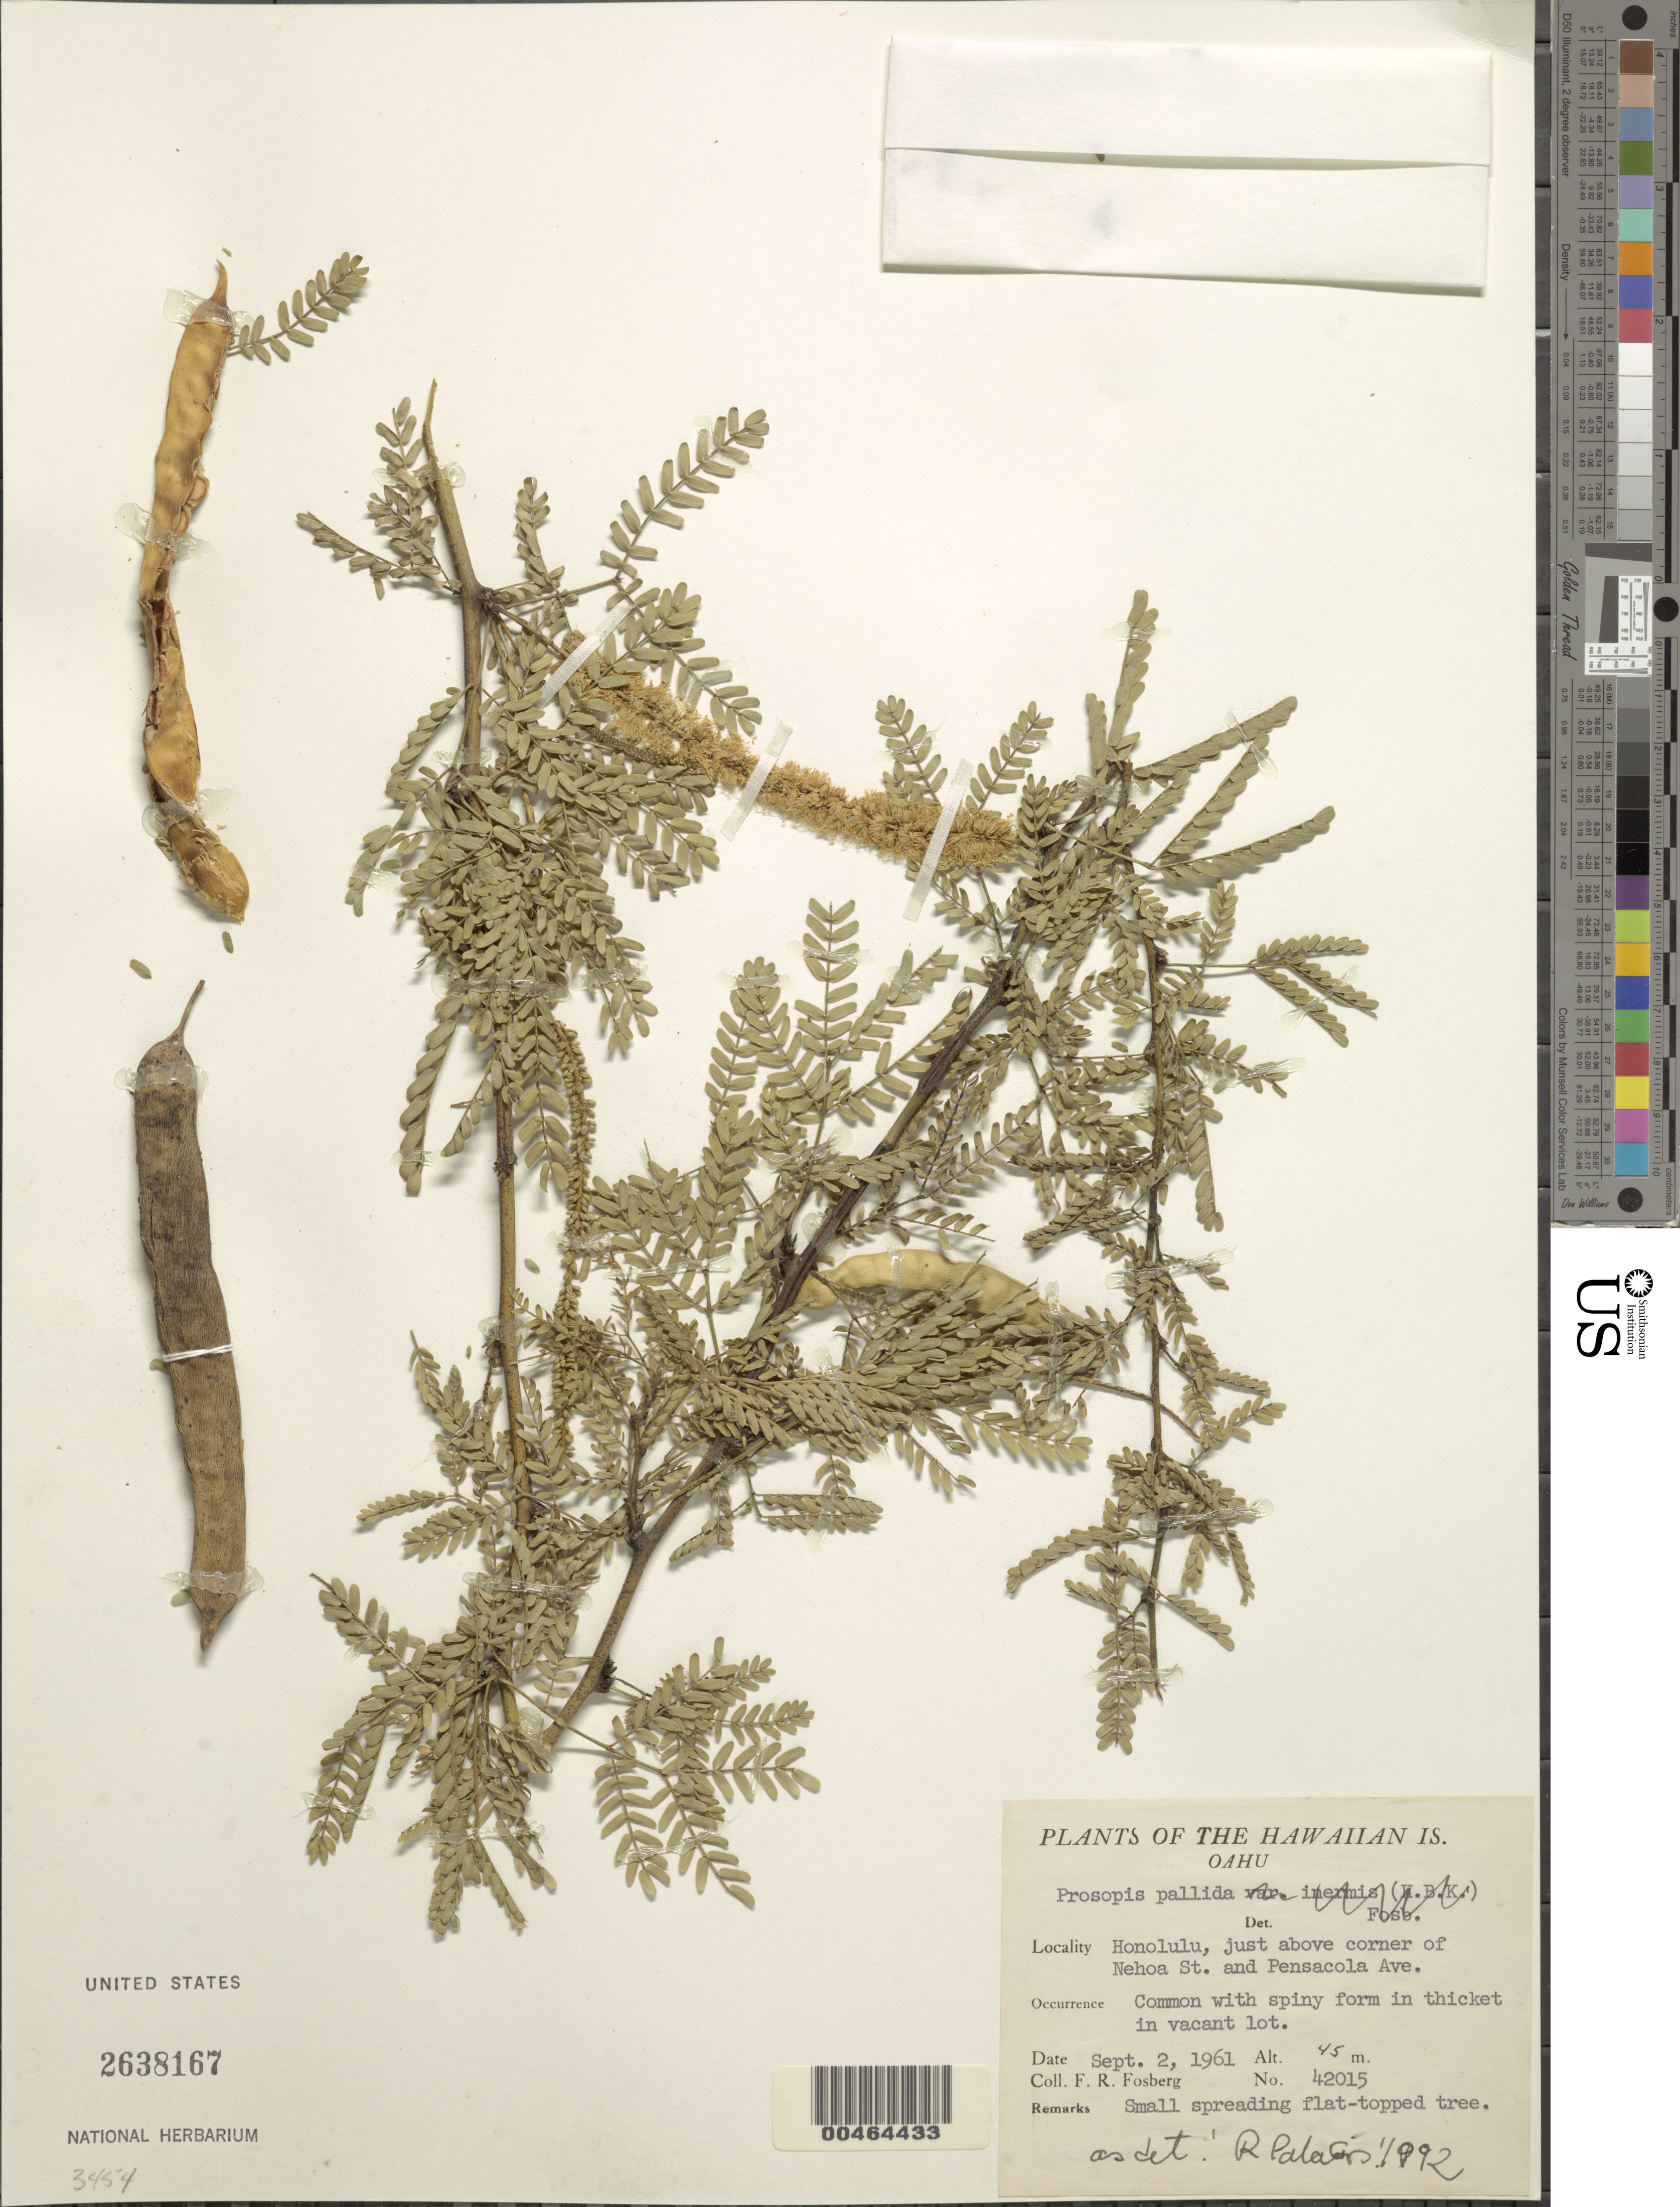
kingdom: Plantae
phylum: Tracheophyta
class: Magnoliopsida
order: Fabales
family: Fabaceae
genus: Neltuma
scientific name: Neltuma pallida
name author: (Humb. & Bonpl. ex Willd.) C. E. Hughes & G.P. Lewis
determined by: Wagner, W. L., (BOT), Smithsonian Institution - National Museum of Natural History (UNITED STATES)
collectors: F. R. Fosberg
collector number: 42015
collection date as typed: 2 Sep 1961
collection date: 1961-09-02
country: United States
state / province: Hawaii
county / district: Honolulu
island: Oahu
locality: Honolulu, just above corner of Nehoa St. and Pensacola Ave.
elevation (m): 45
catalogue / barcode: US 2638167